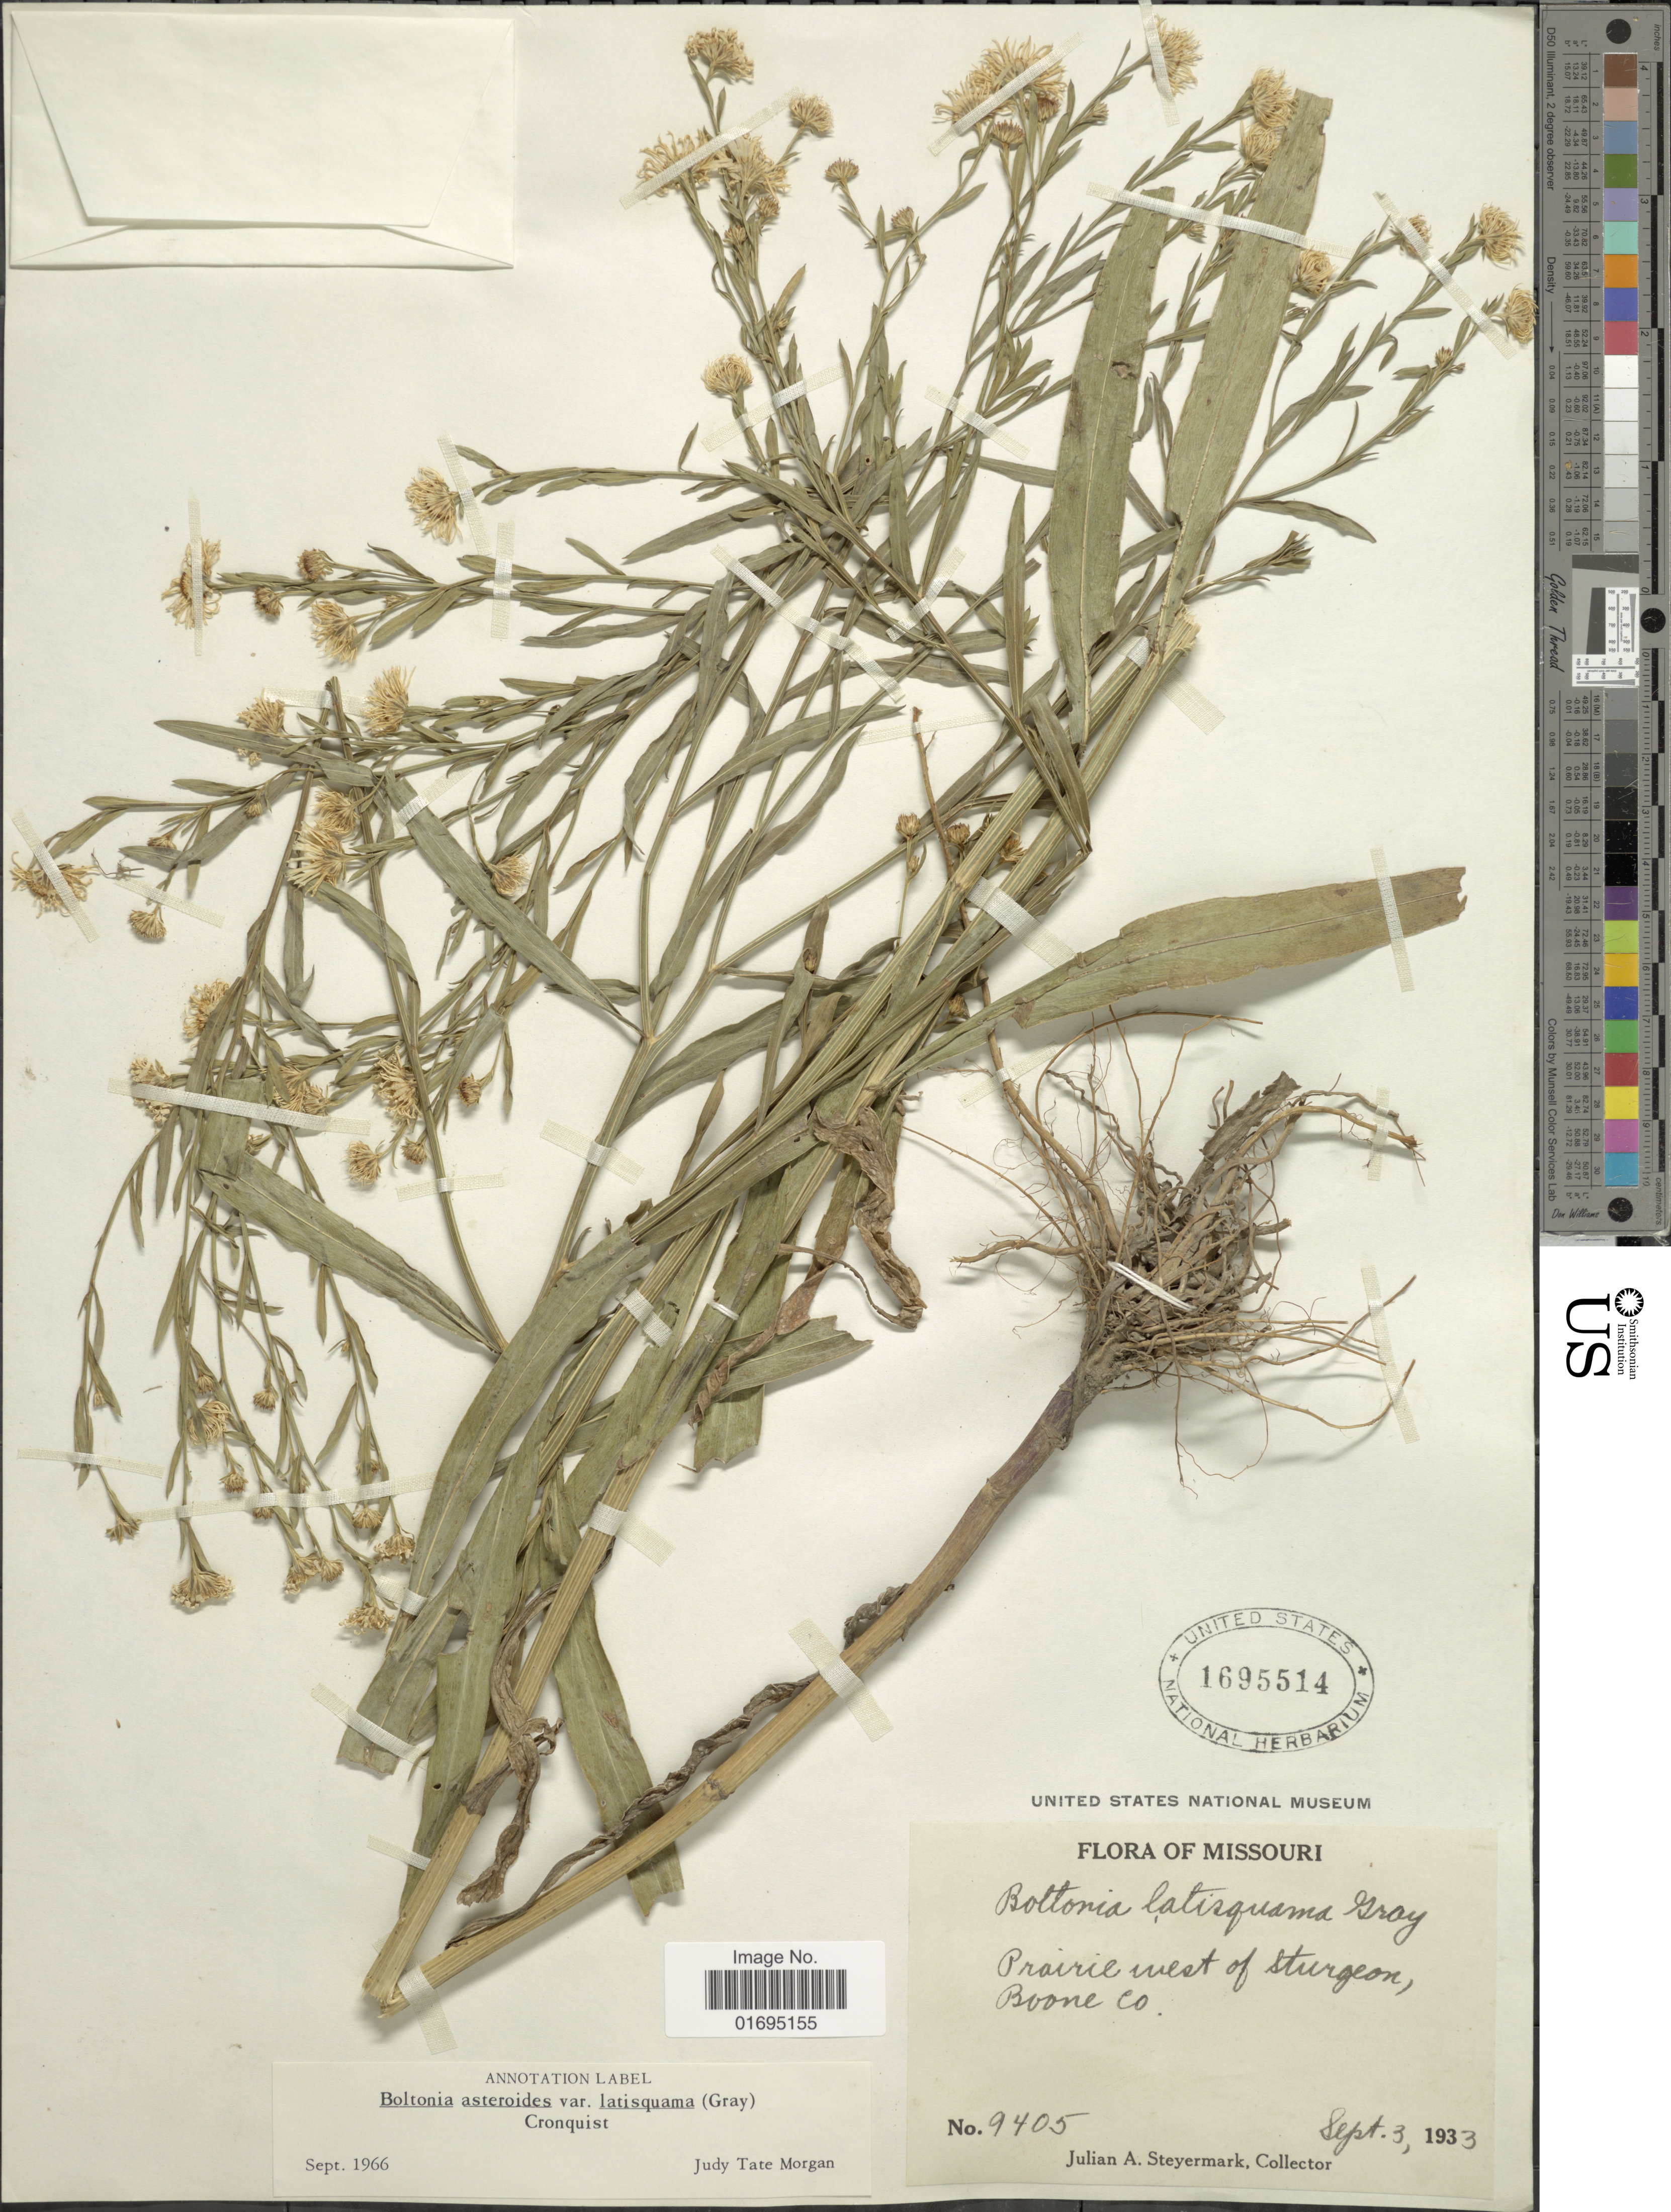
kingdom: Plantae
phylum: Tracheophyta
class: Magnoliopsida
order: Asterales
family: Asteraceae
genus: Boltonia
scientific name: Boltonia asteroides var. latisquama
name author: (A. Gray) Cronq.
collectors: J. Steyermark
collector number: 9405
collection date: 1933-09-03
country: United States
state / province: Missouri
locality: Prairie west of Sturgeon, Boone Co.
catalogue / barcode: US 1695514